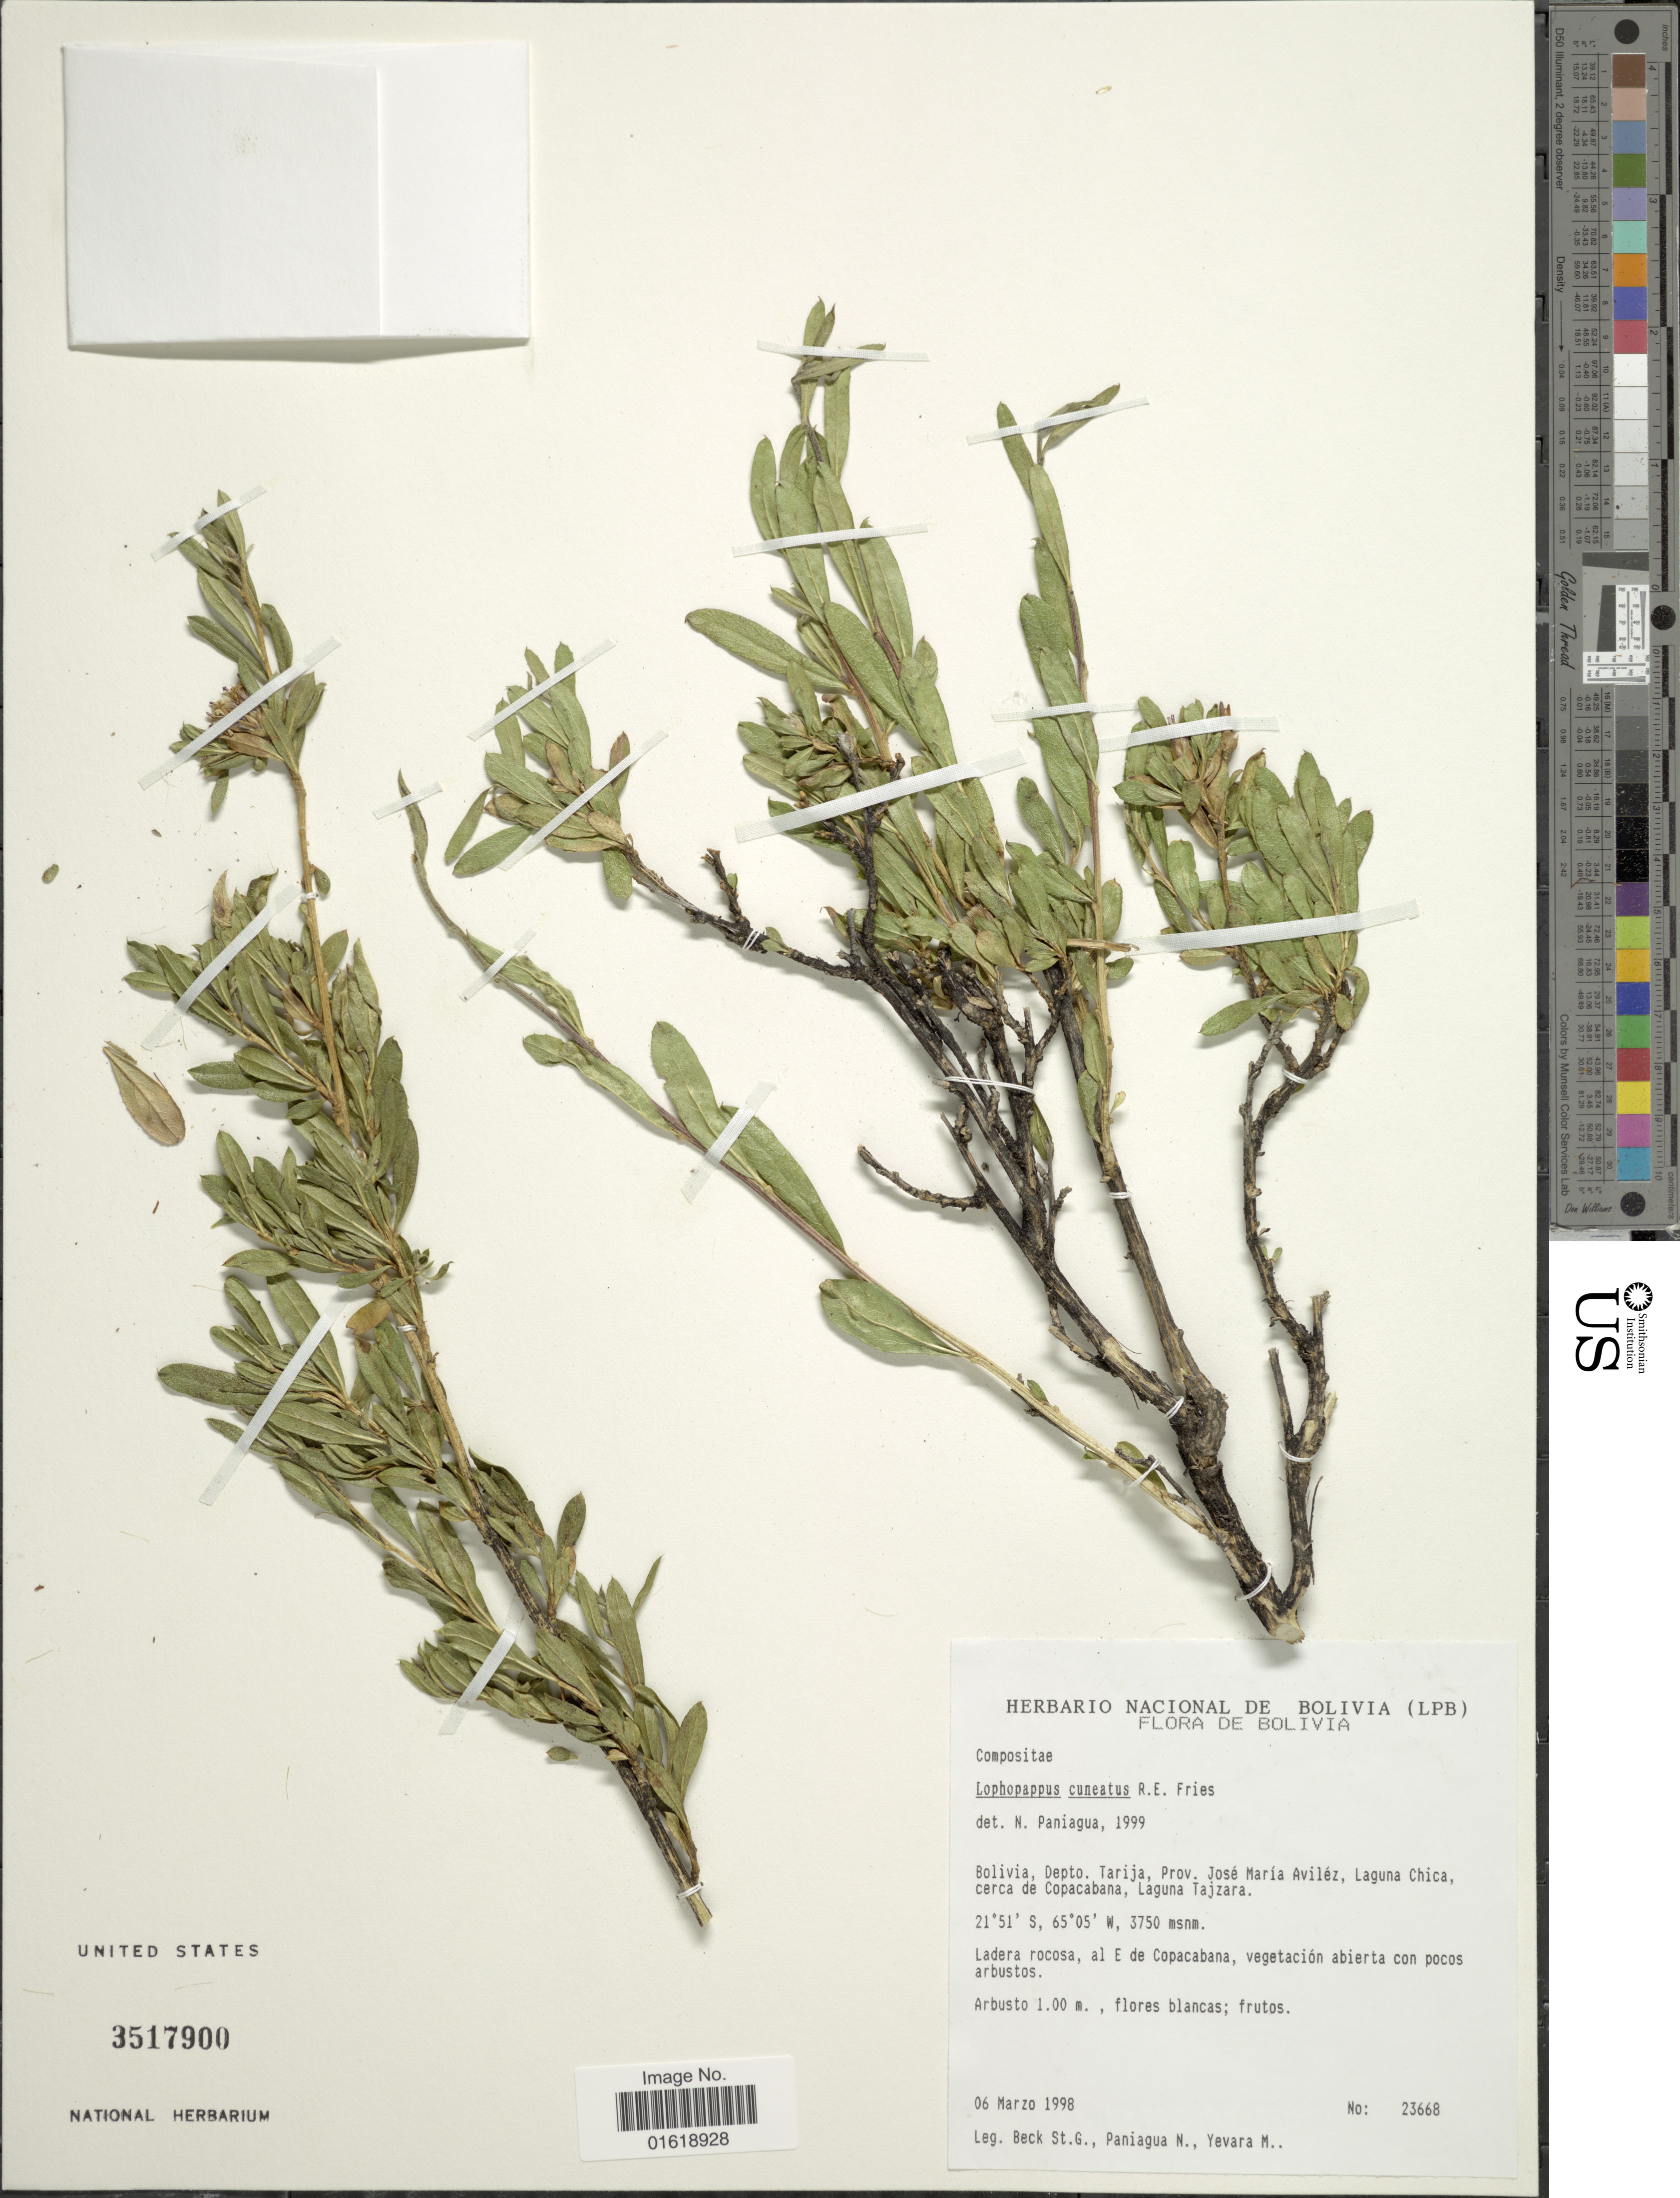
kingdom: Plantae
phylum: Tracheophyta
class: Magnoliopsida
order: Asterales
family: Asteraceae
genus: Lophopappus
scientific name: Lophopappus blakei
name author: Cabrera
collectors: S. G. Beck, N. Paniagua & M. Yevara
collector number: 23668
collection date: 1998-03-06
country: Bolivia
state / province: Tarija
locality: Bolivia, Depto. Tarija, Prov. José María Aviléz, Laguna Chica, cerca de Copacabana, Laguna Tajzara.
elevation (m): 3750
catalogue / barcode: US 3517900